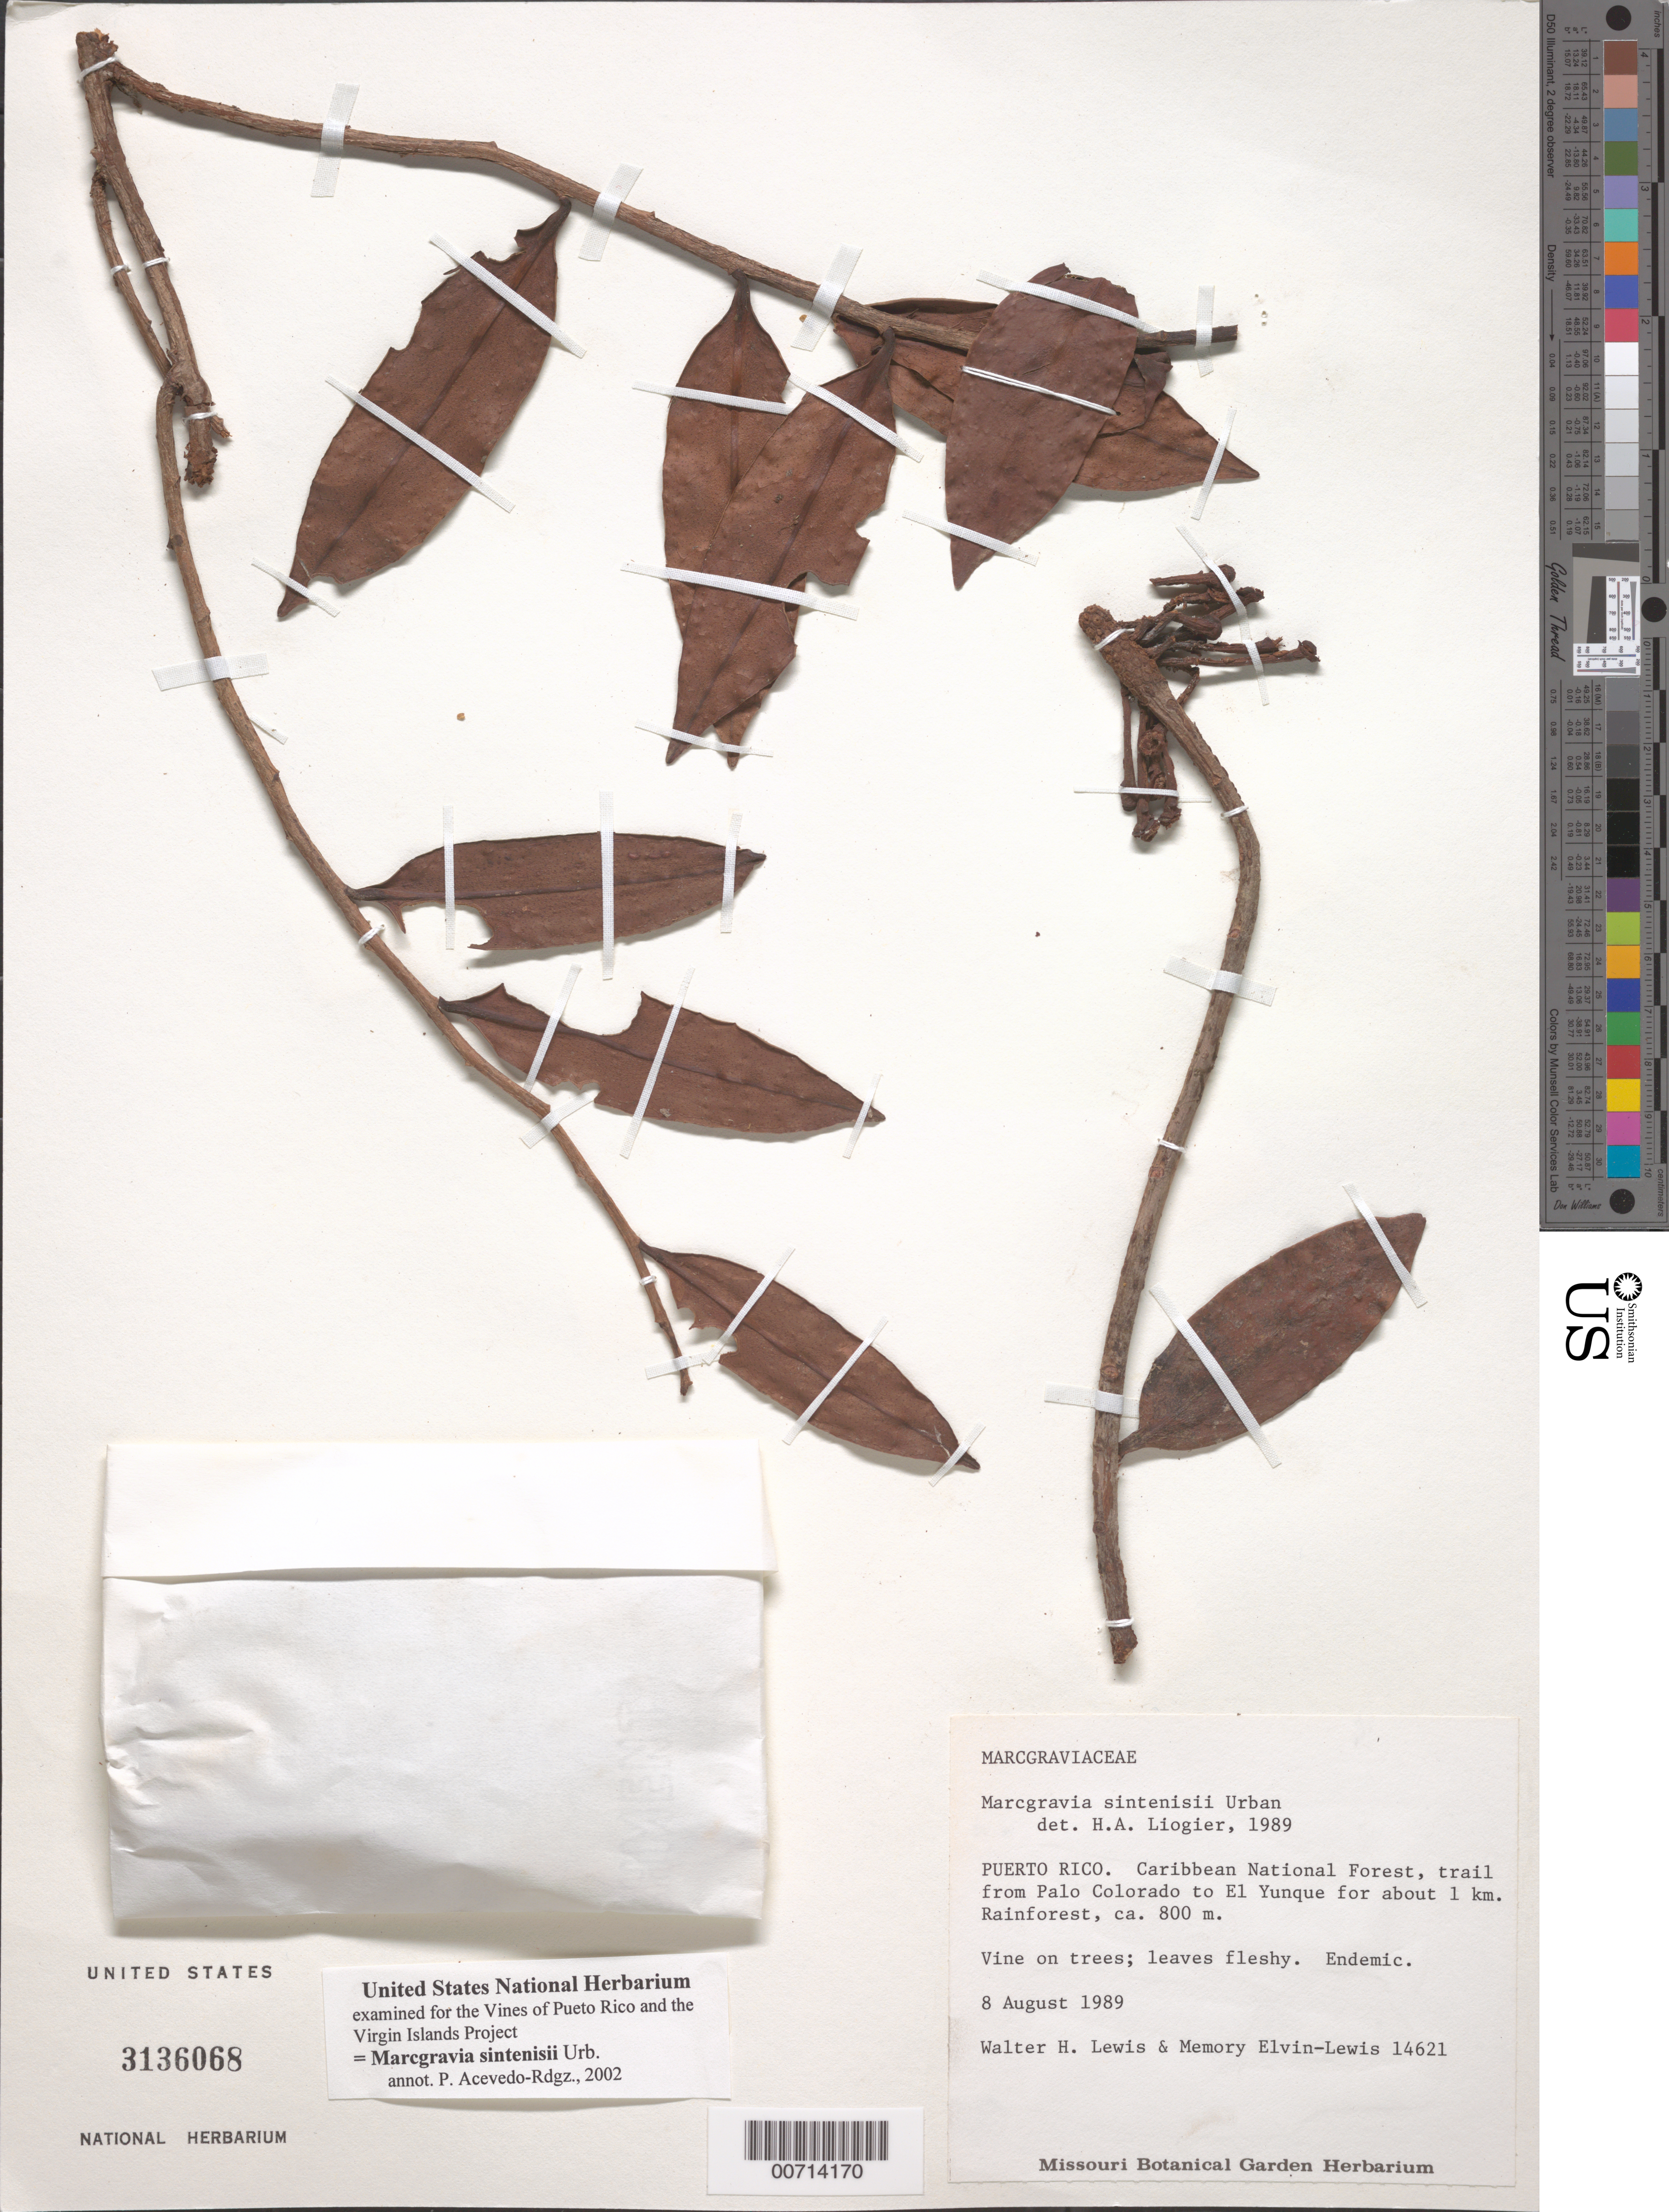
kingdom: Plantae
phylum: Tracheophyta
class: Magnoliopsida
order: Ericales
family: Marcgraviaceae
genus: Marcgravia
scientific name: Marcgravia sintenisii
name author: Urb.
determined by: Liogier, Alain H.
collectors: W. H. Lewis & M. Elvin-Lewis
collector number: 14621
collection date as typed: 08 Aug 1989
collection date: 1989-08-08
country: Puerto Rico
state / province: Río Grande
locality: Carib. Natl. Forest, trail from Palo Colorado to El Yunque for about 1 km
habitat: Rainforest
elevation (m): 800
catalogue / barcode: US 3136068